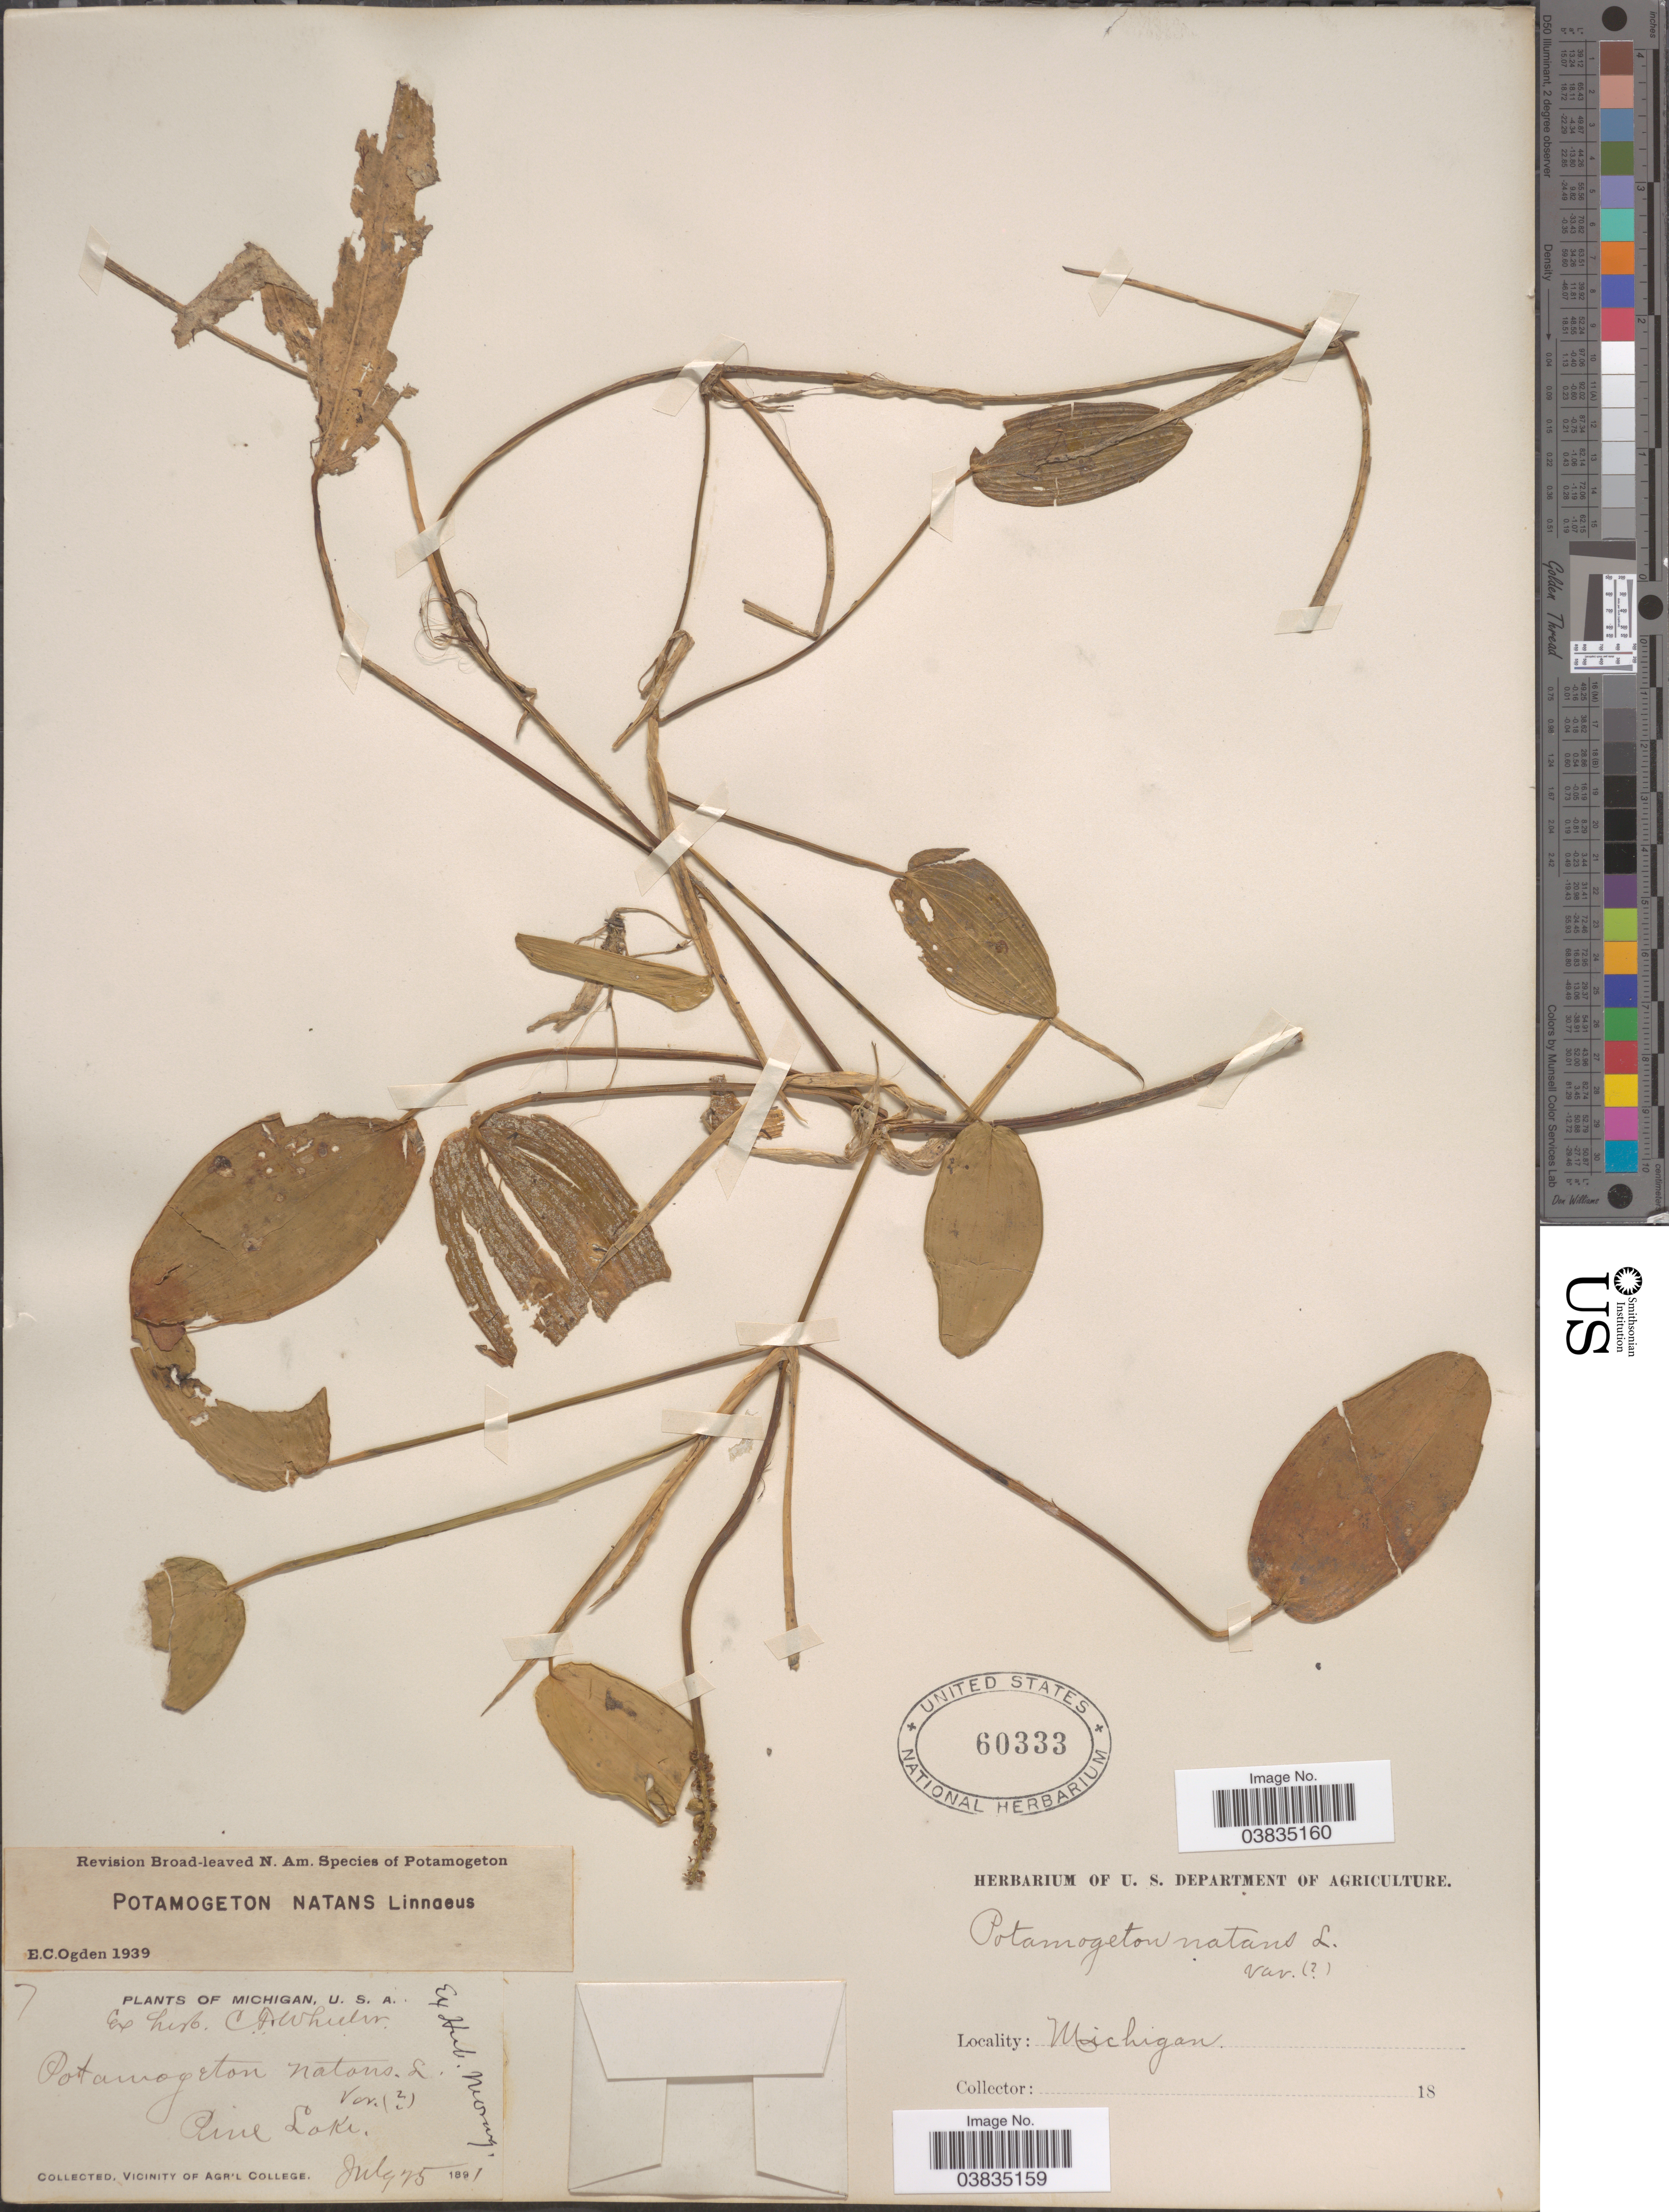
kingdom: Plantae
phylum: Tracheophyta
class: Liliopsida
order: Alismatales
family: Potamogetonaceae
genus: Potamogeton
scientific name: Potamogeton natans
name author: L.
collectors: Ex Herb. C. F. Wheeler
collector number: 7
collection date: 1891-07-25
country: United States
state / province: Michigan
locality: Pine Lake. Vicinity of Agr'l College.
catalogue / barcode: US 60333